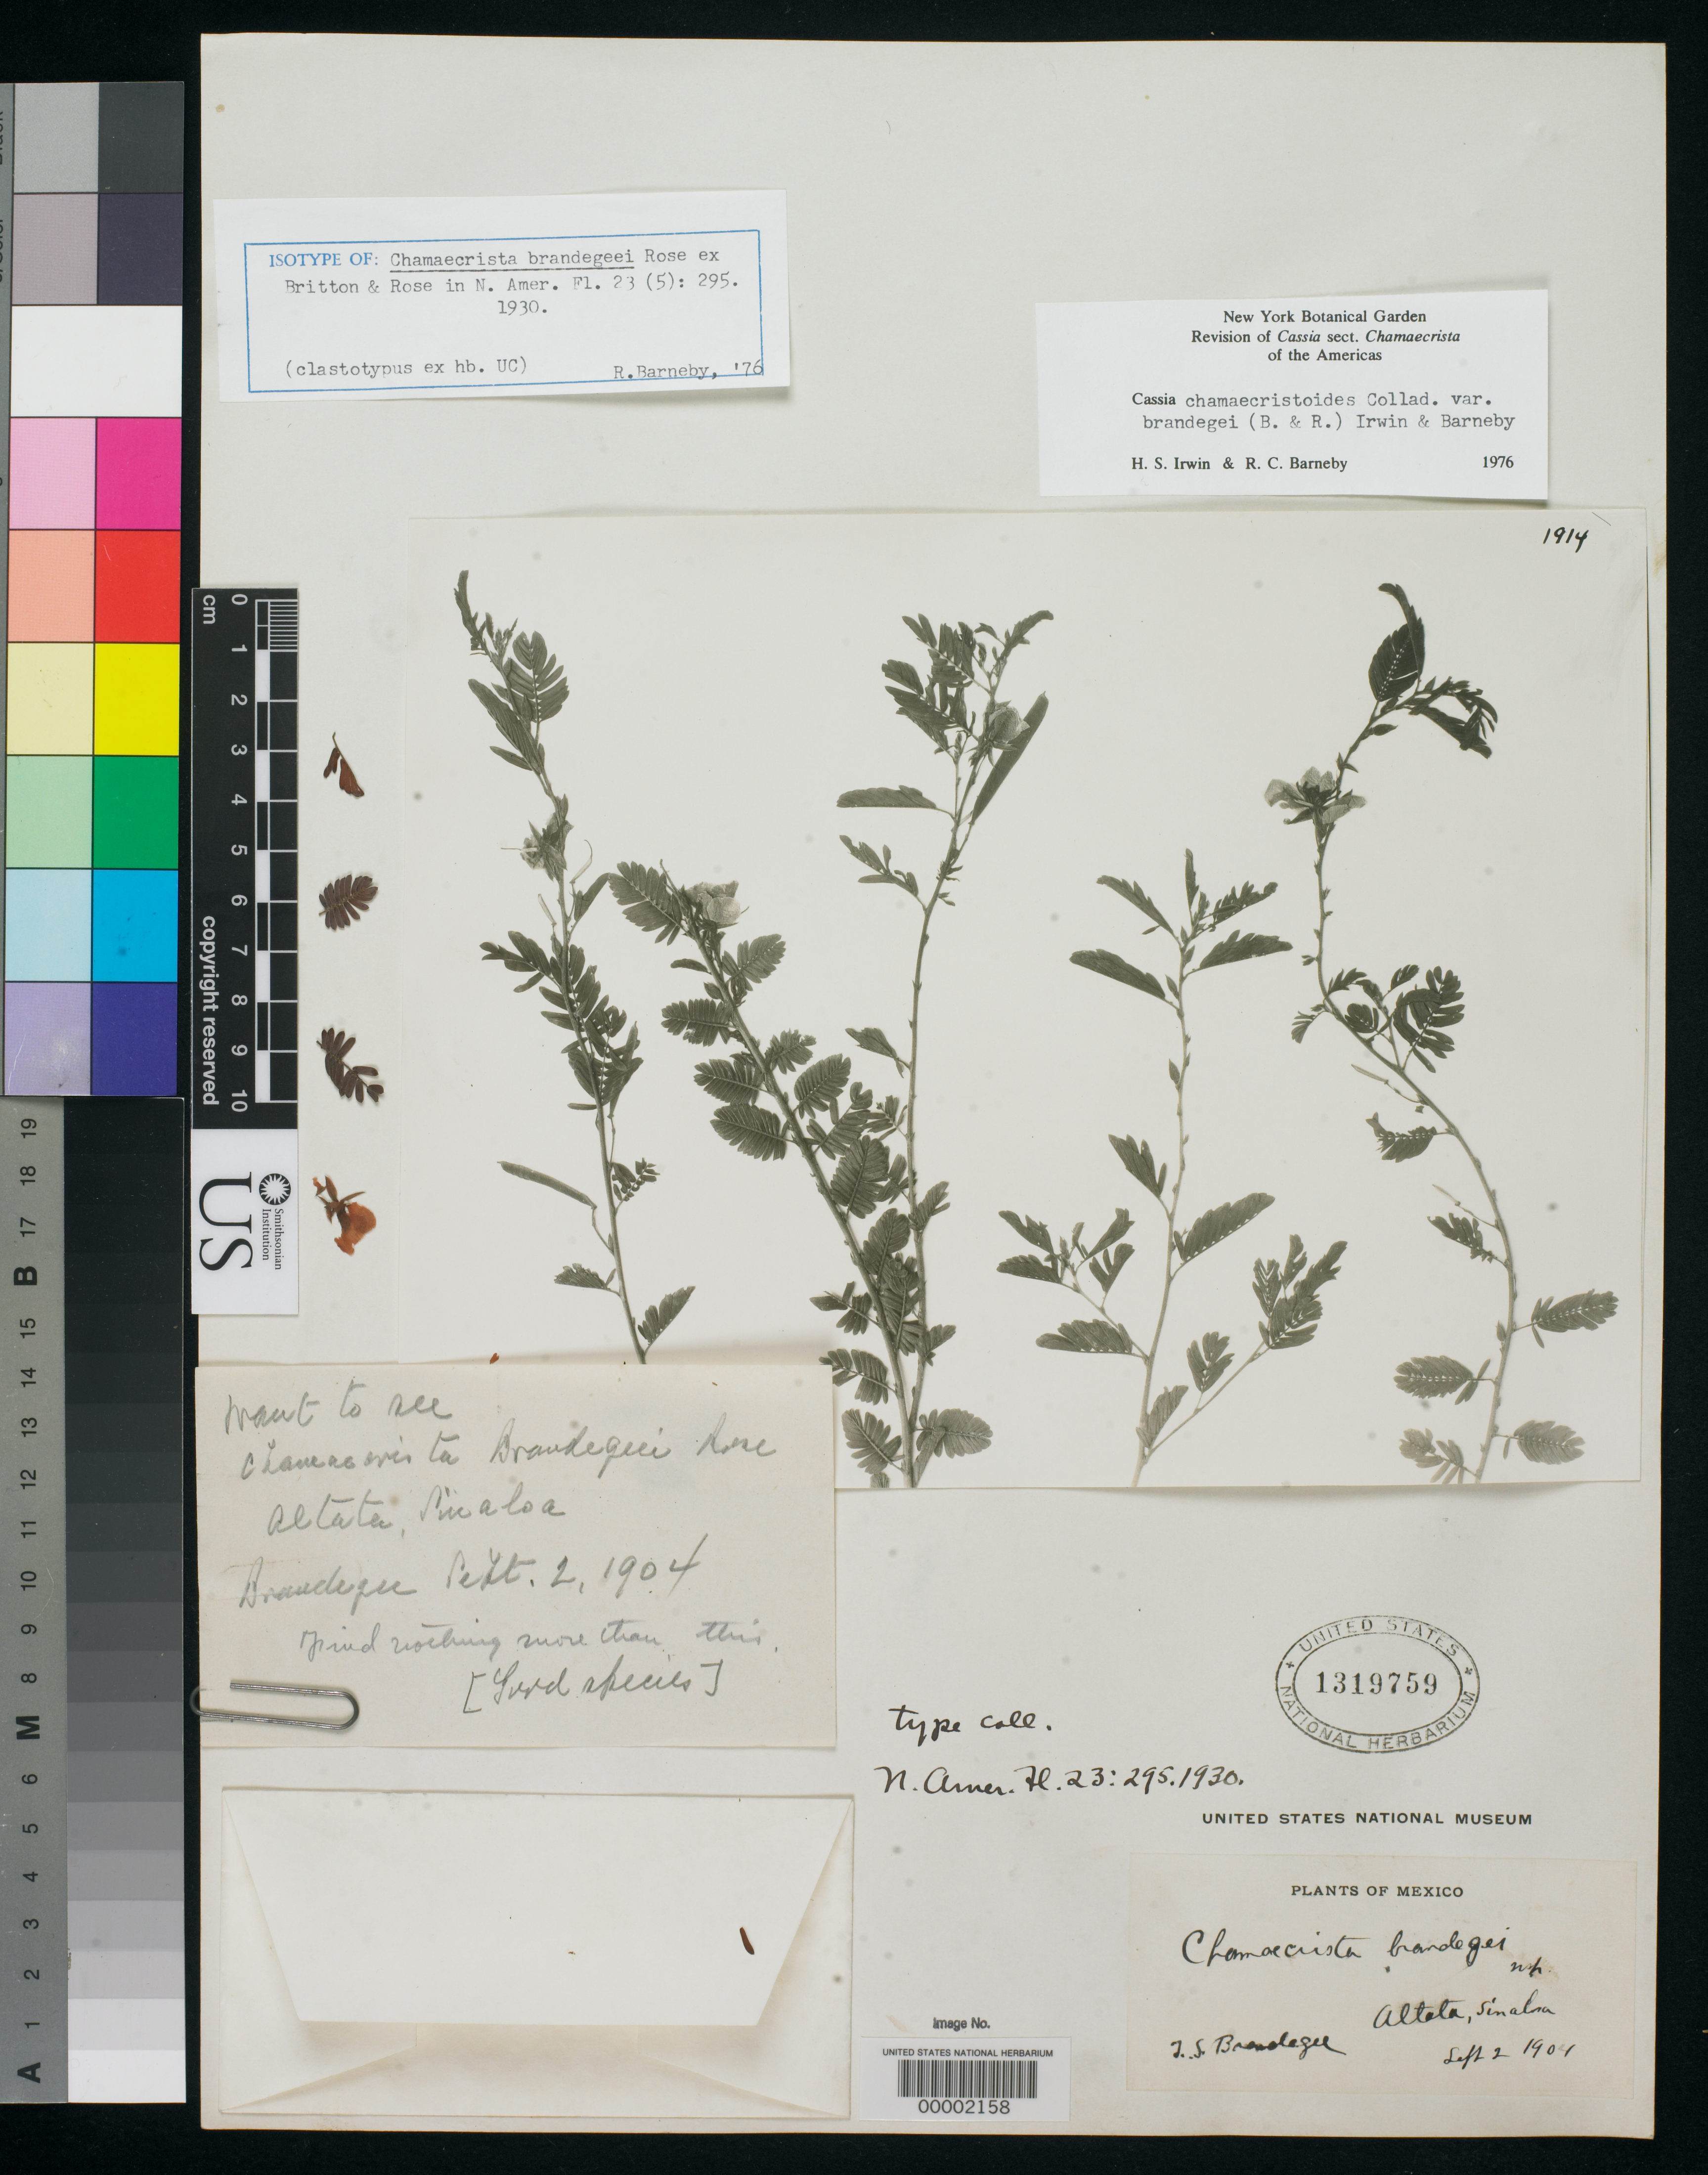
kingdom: Plantae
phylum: Tracheophyta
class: Magnoliopsida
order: Fabales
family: Fabaceae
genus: Chamaecrista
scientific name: Chamaecrista brandegeei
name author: Rose ex Britton & Rose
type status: Isotype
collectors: T. S. Brandegee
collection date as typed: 02 Sep 1904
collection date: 1904-09-02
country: Mexico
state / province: Sinaloa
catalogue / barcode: US 1319759